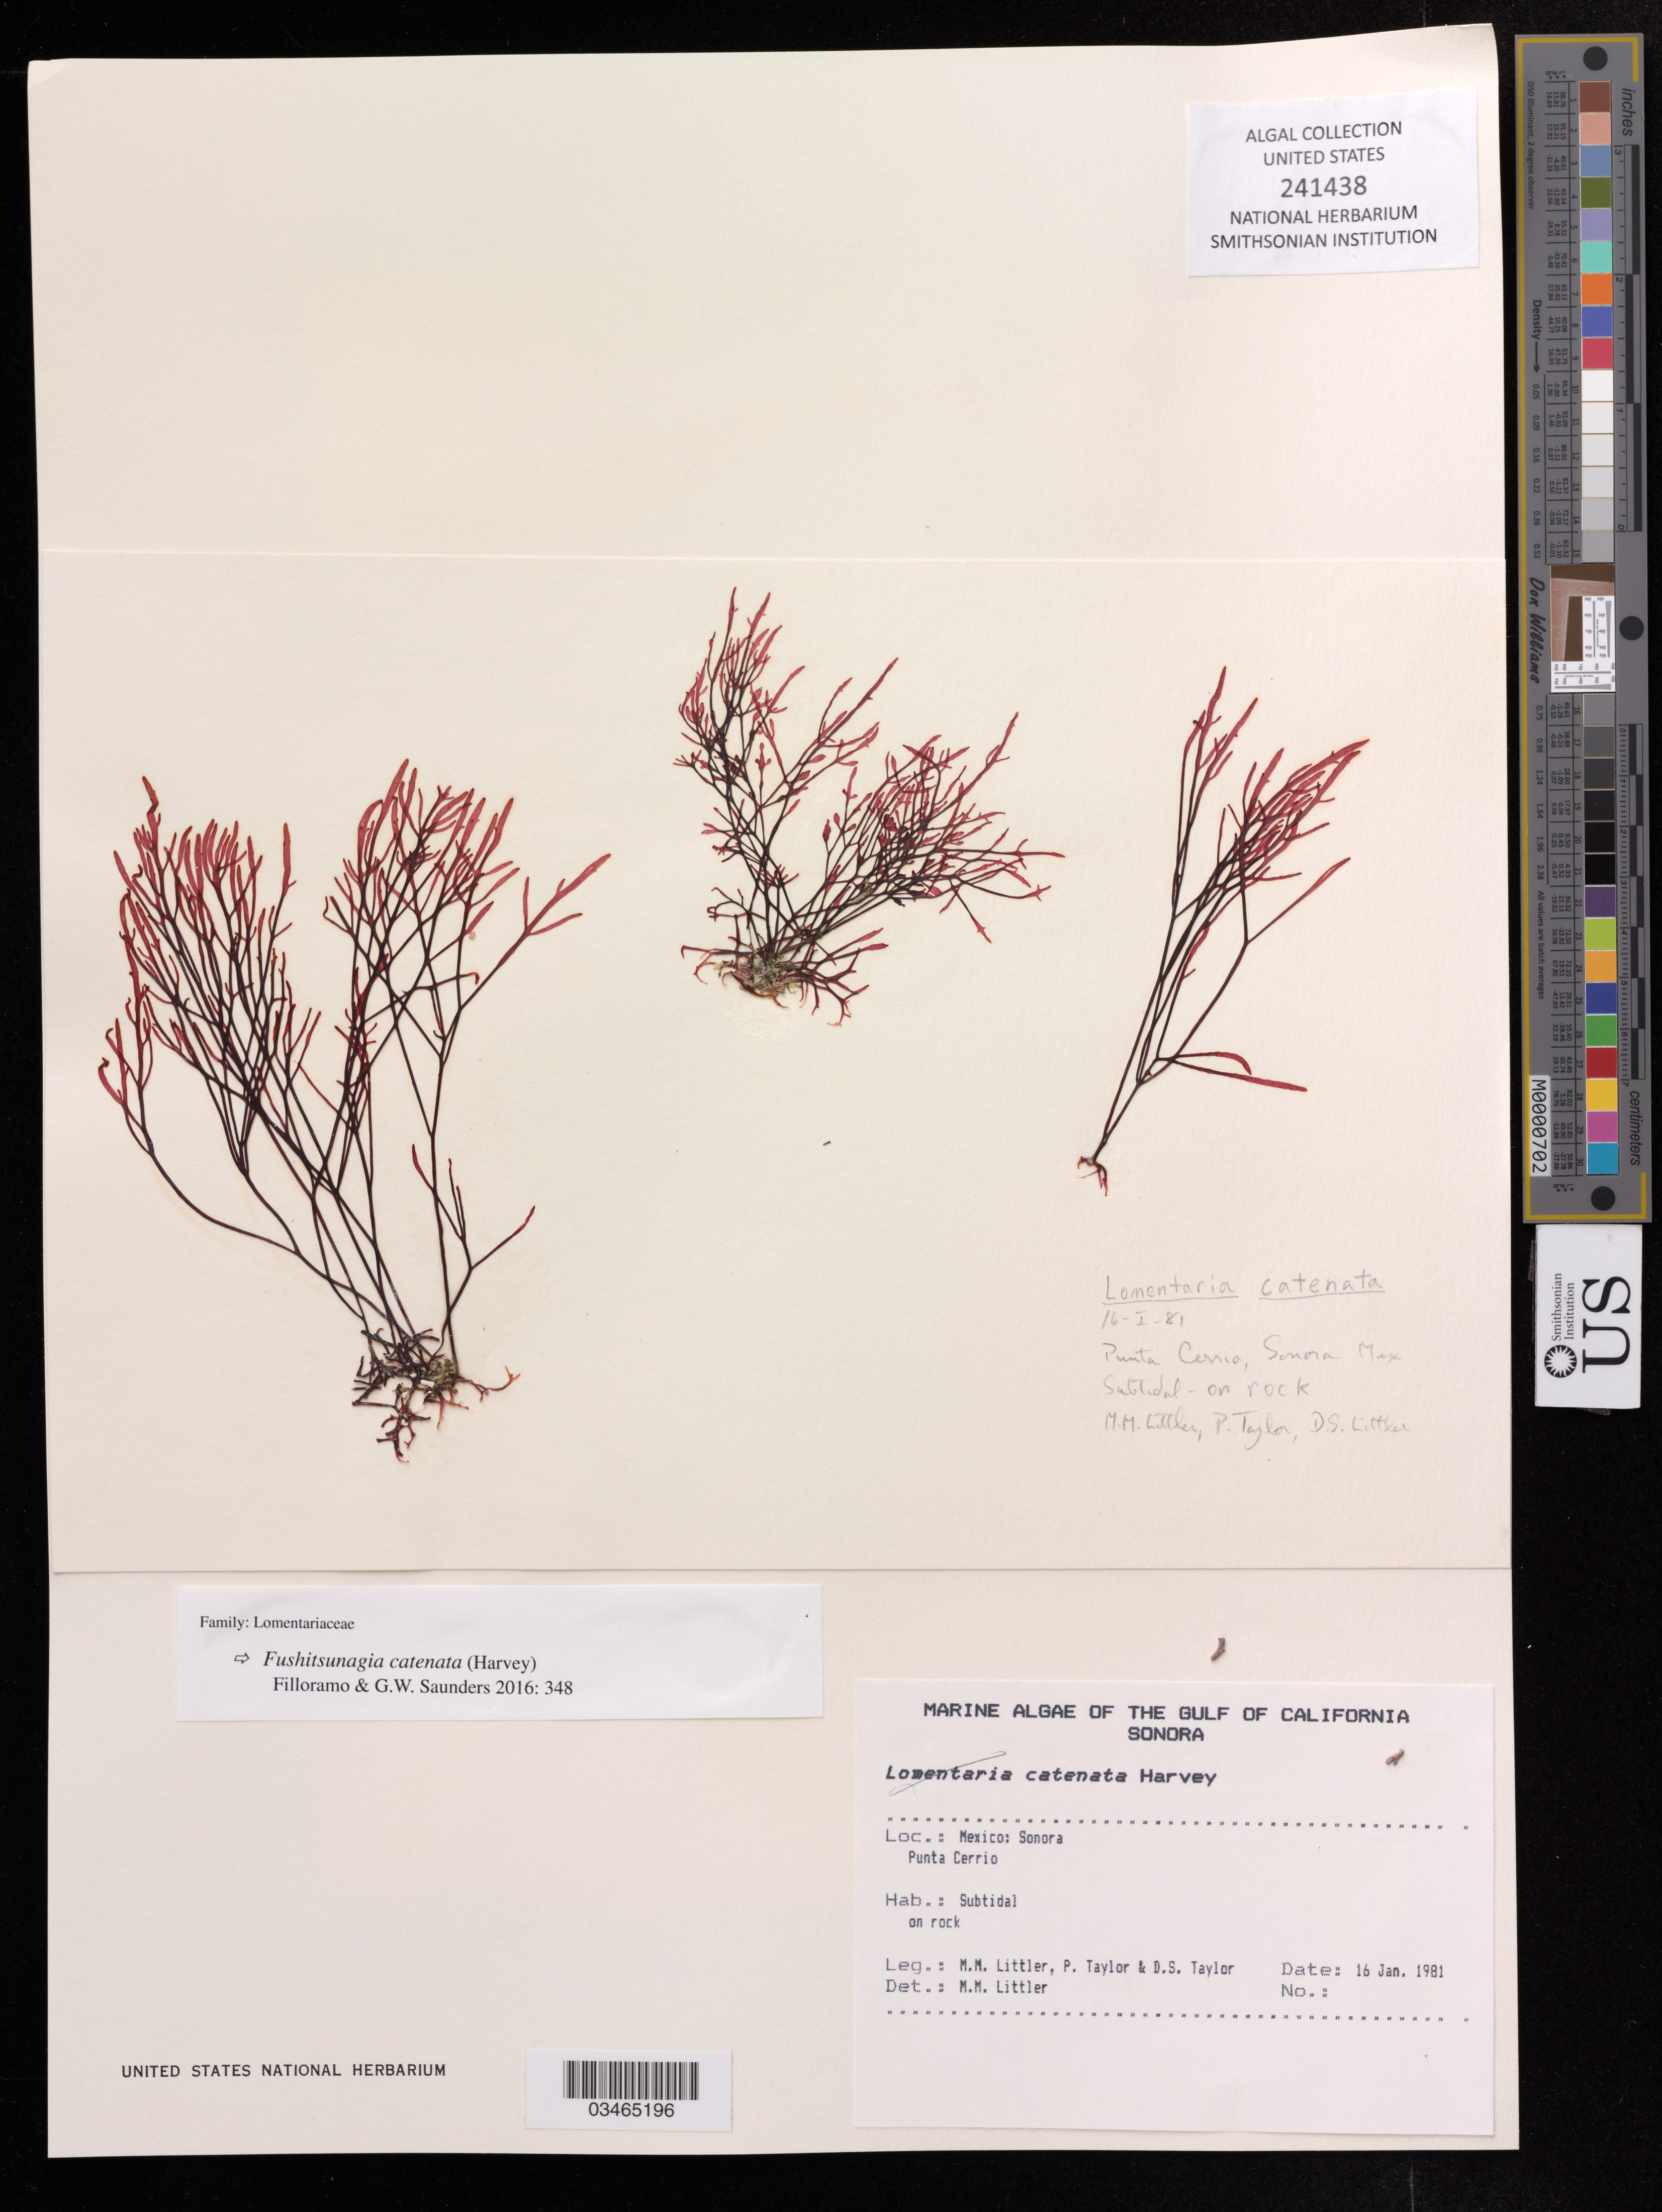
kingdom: Plantae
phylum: Rhodophyta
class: Florideophyceae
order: Rhodymeniales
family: Lomentariaceae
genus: Fushitsunagia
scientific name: Fushitsunagia catenata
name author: (Harv.) Filloramo & G.W. Saunders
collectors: M. M. Littler & P. Taylor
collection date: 1981-01-16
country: Mexico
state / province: Sonora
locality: The Gulf of California, Punta Cerrio.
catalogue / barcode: US 241438